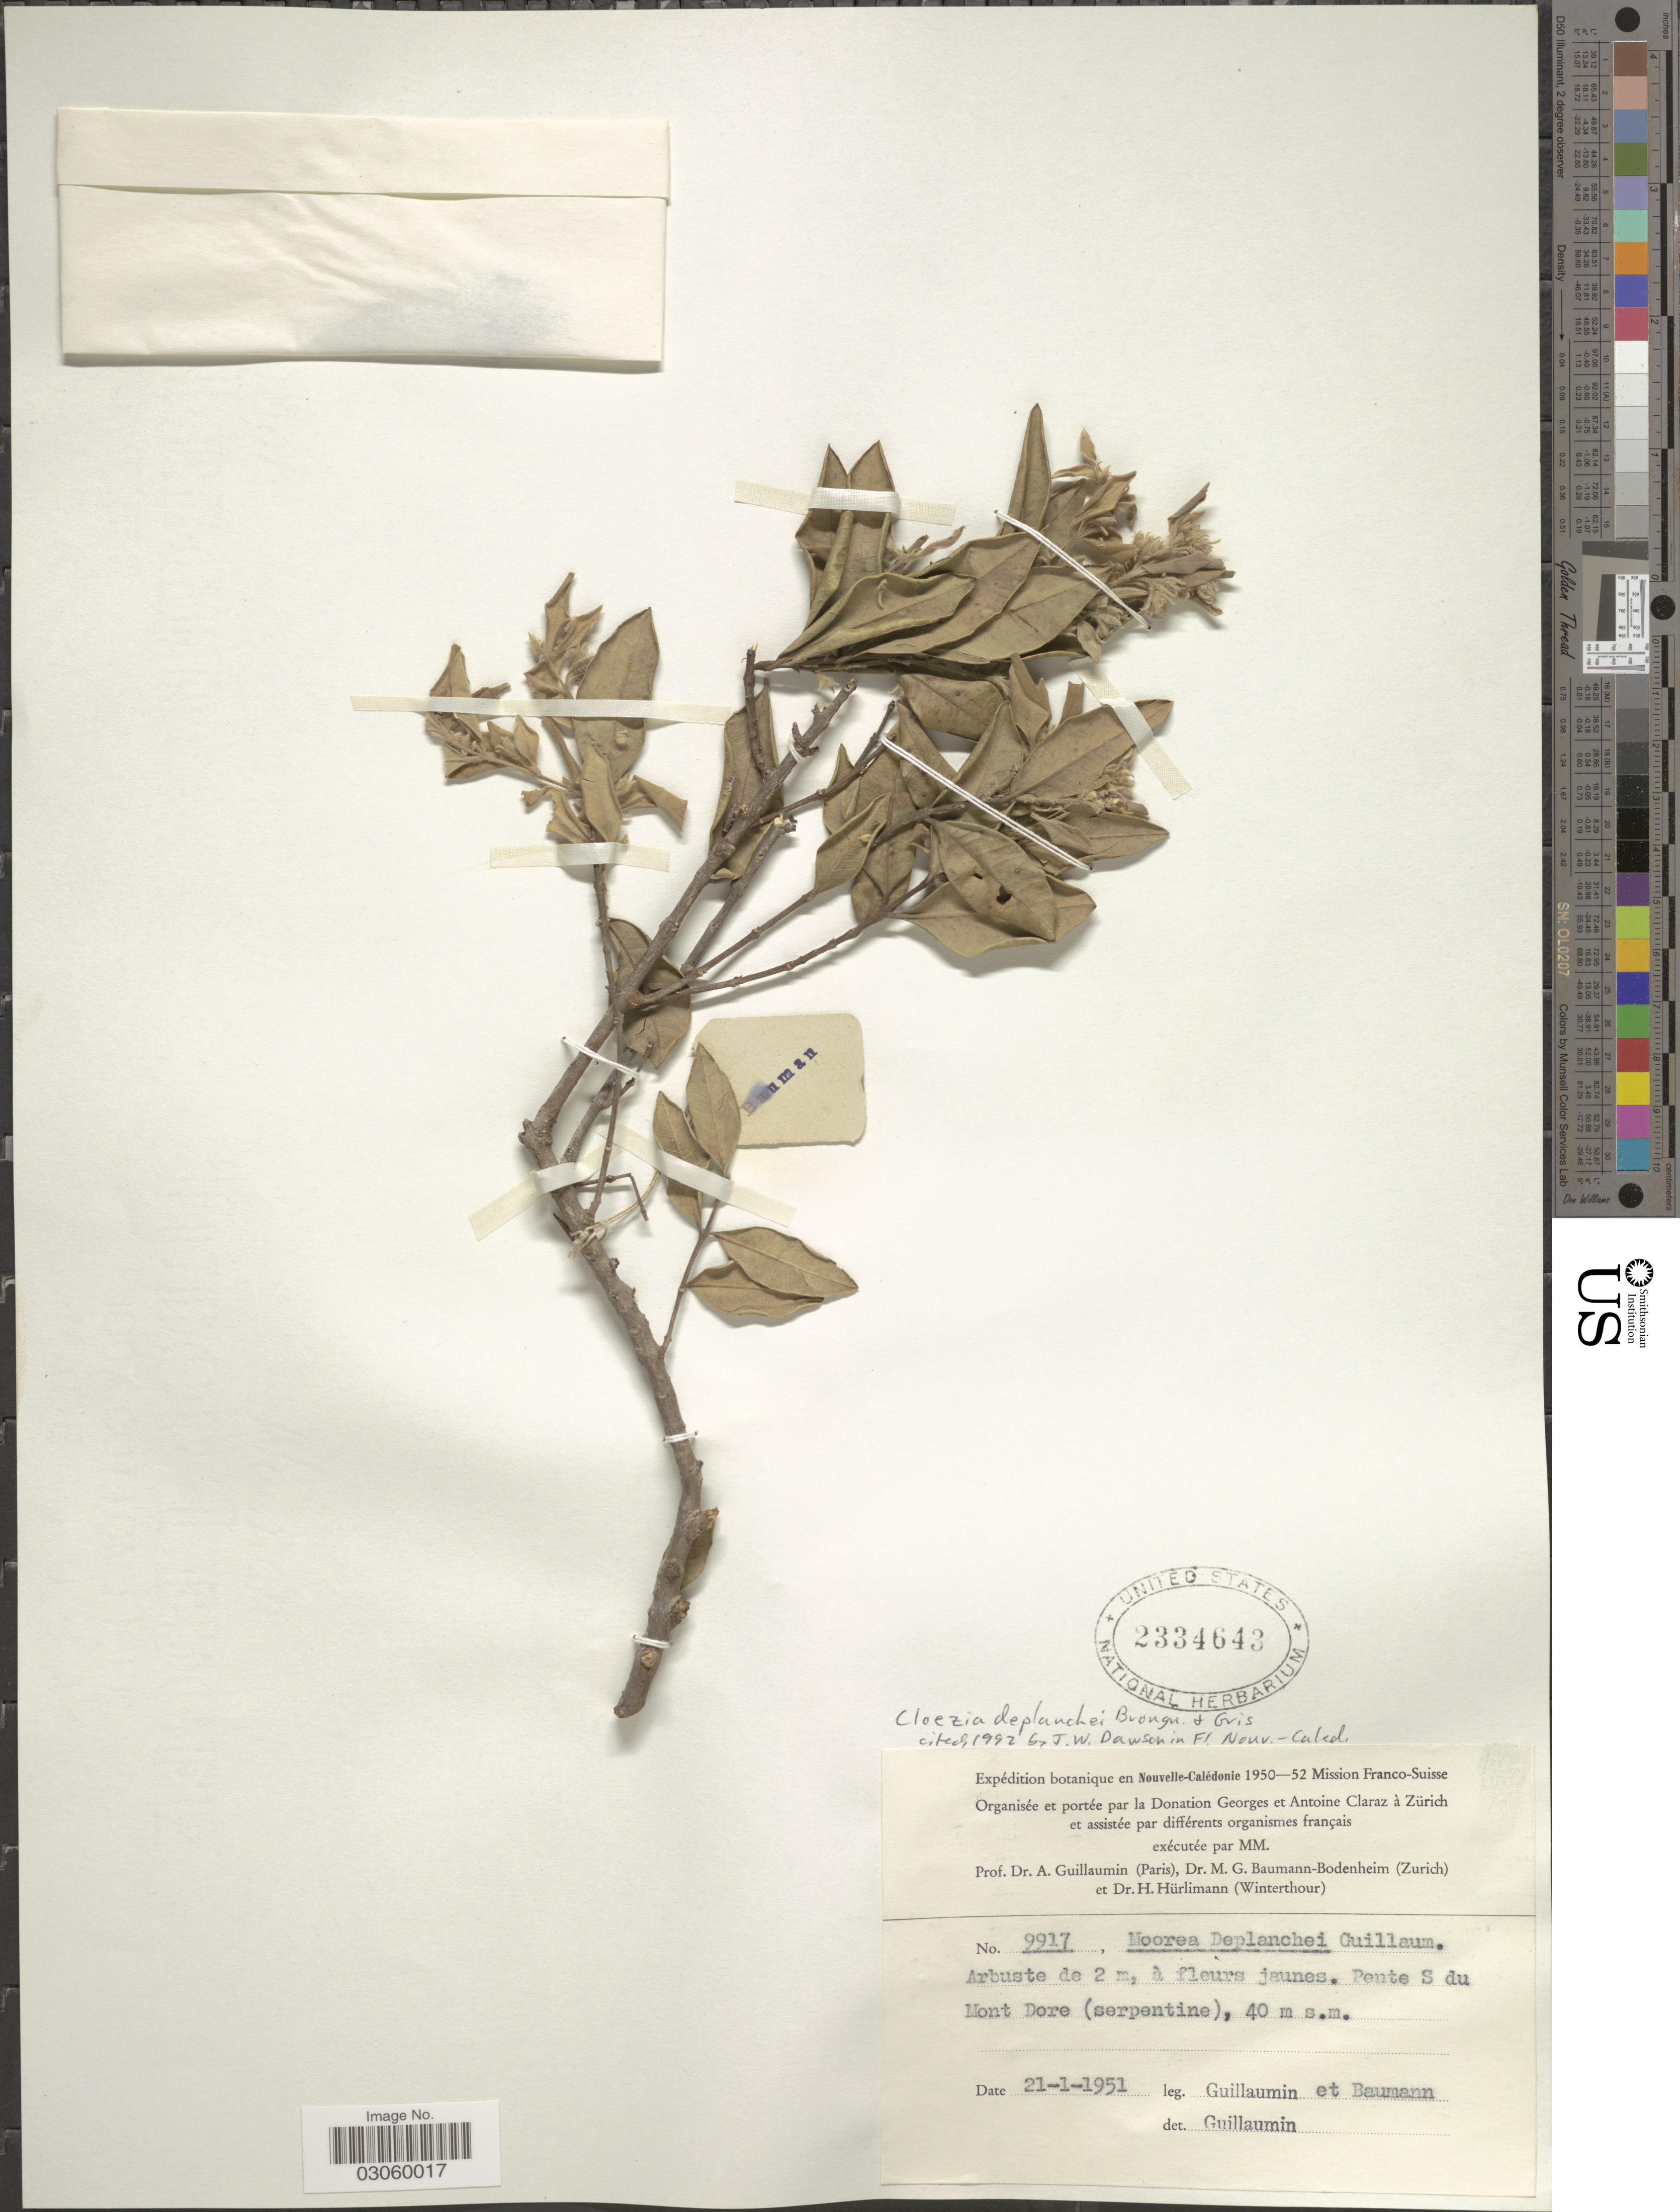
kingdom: Plantae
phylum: Tracheophyta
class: Magnoliopsida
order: Myrtales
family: Myrtaceae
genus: Cloezia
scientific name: Cloezia deplanchei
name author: Brongn. & Gris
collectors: A. Guillaumin & M. G. Baumann-Bodenheim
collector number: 9917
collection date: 1951-01-21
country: New Caledonia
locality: Nouvelle-Calédonie, Pente S du Mont Dore (serpentine).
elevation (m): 40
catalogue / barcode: US 2334643